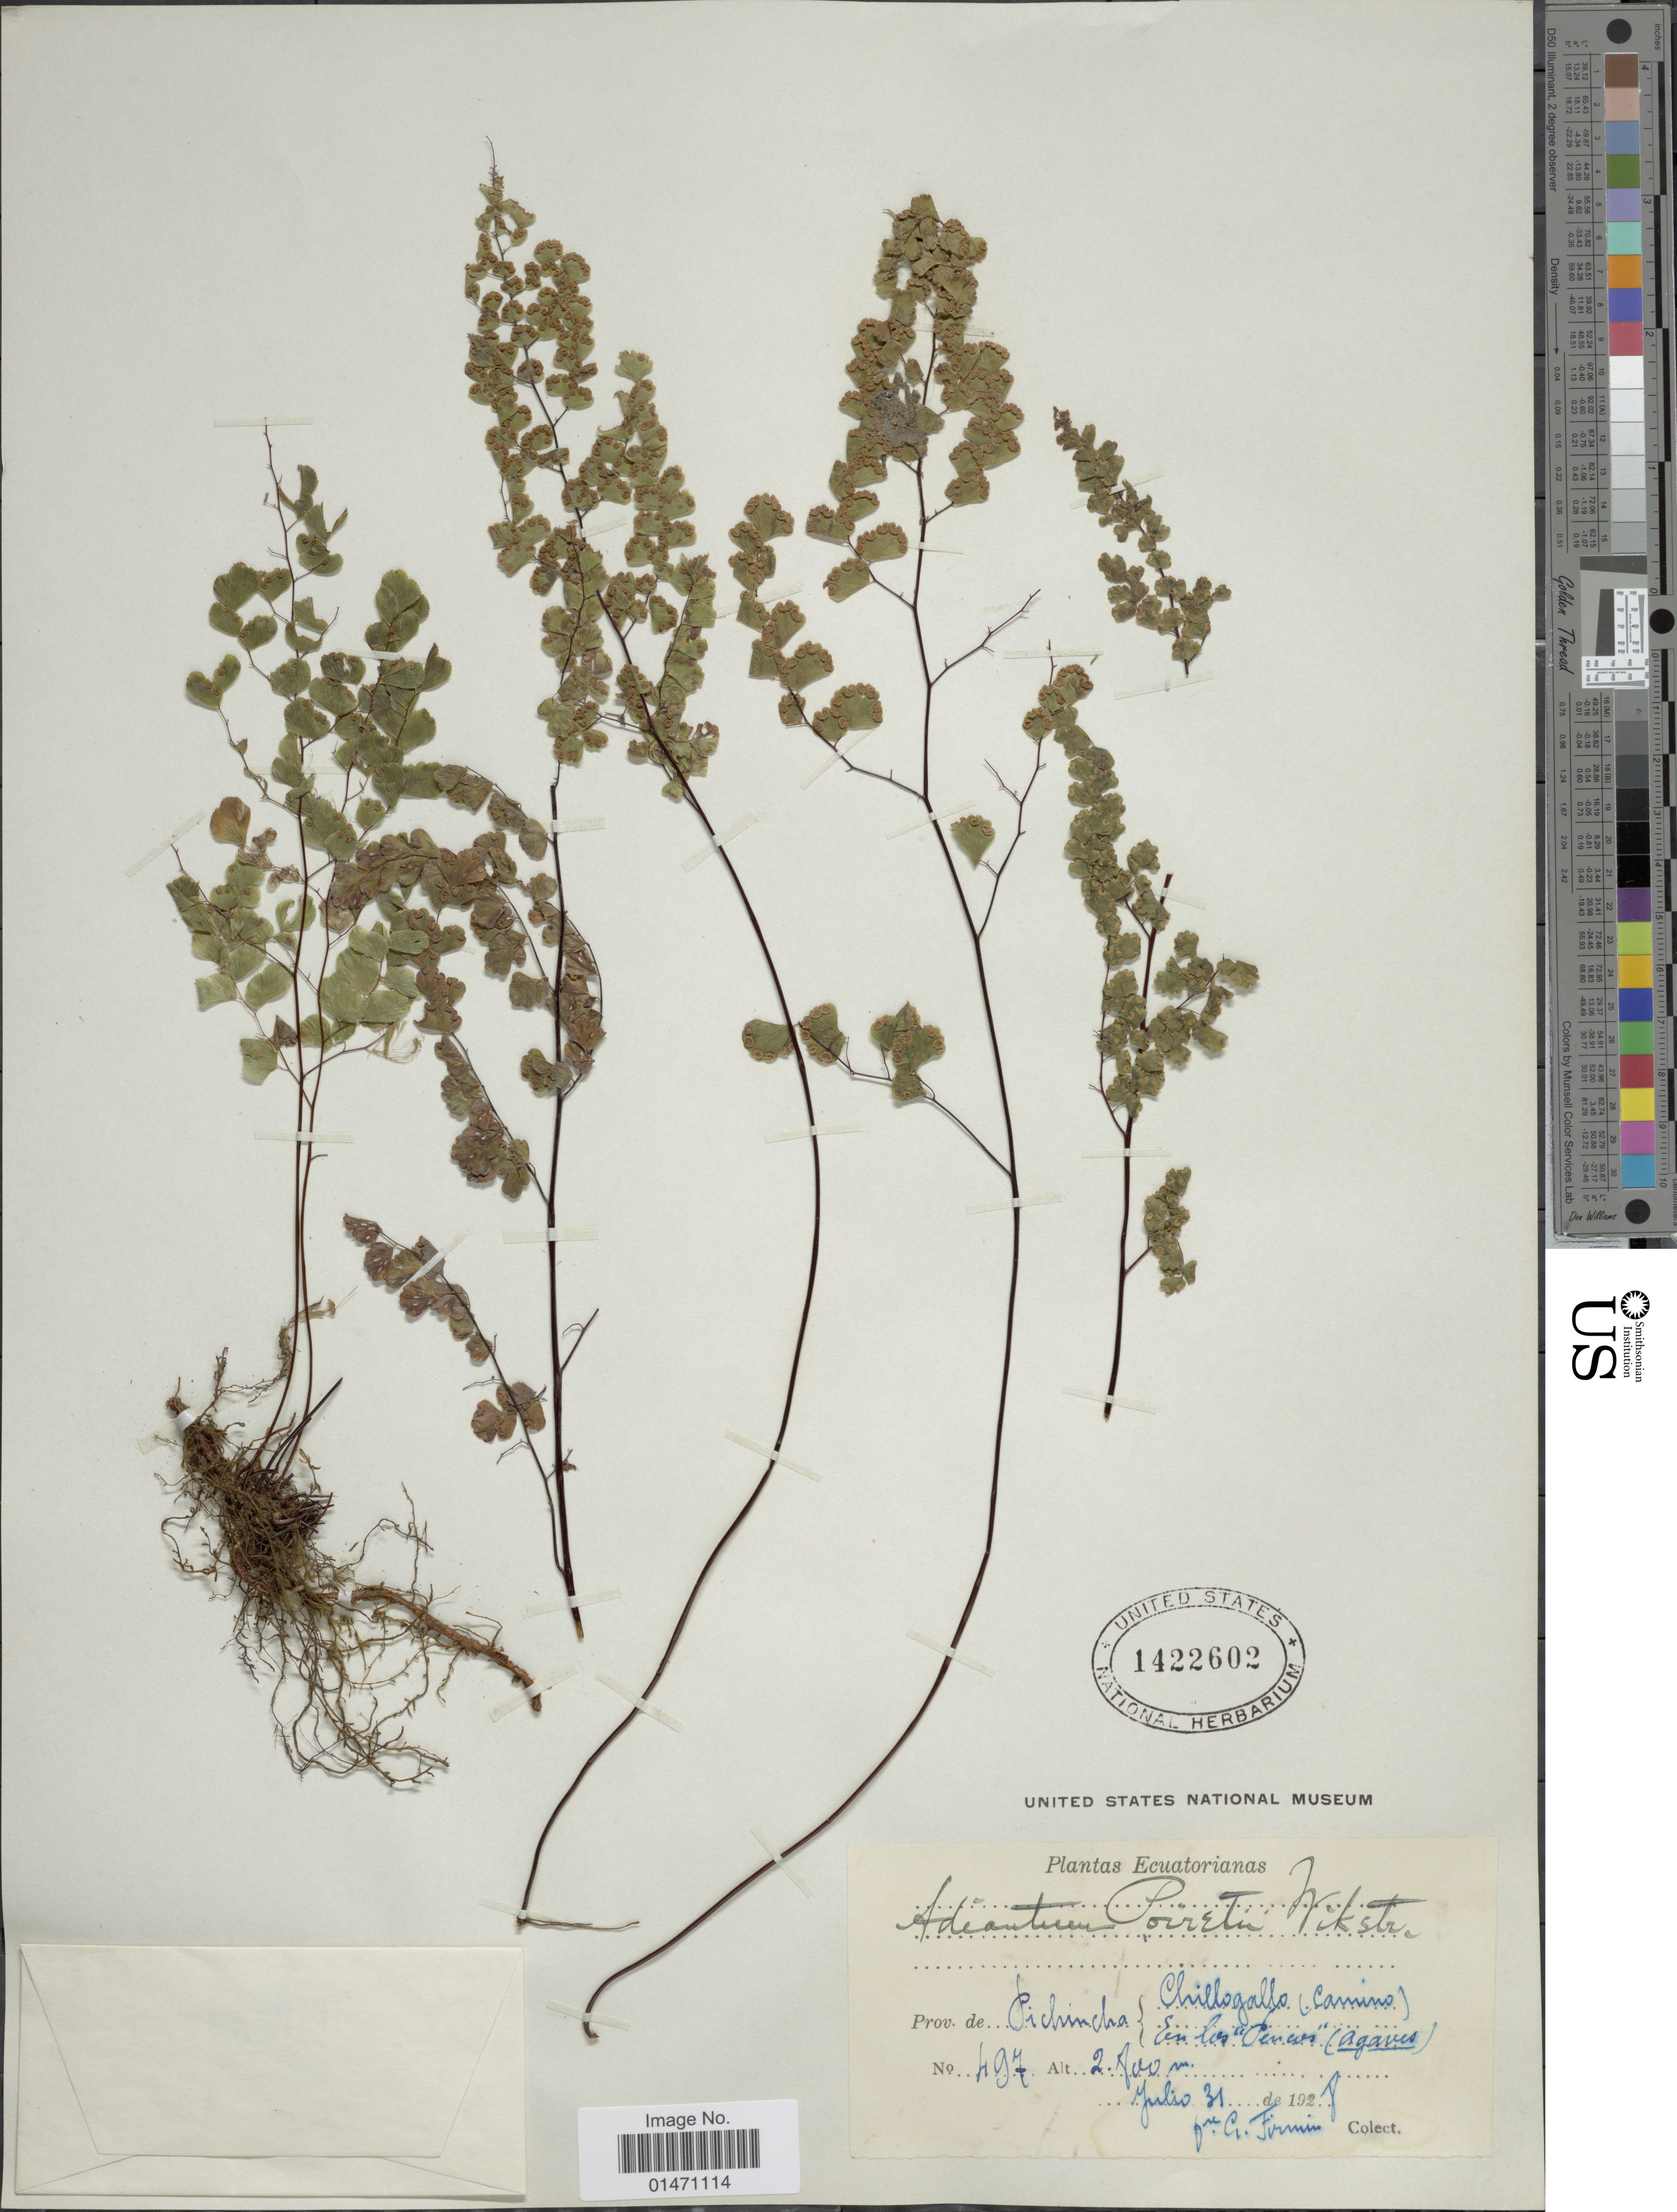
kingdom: Plantae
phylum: Tracheophyta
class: Polypodiopsida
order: Polypodiales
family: Pteridaceae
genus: Adiantum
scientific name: Adiantum poiretii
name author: Wikstr.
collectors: G. Firmin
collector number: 497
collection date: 1928-07-31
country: Ecuador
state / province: Pichincha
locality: Plantas Ecuatorianas, Prov. de Pichincha, Chillogallo (camino) en los Pencos (Agaves) [interpreted]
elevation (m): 2800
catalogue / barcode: US 1422602